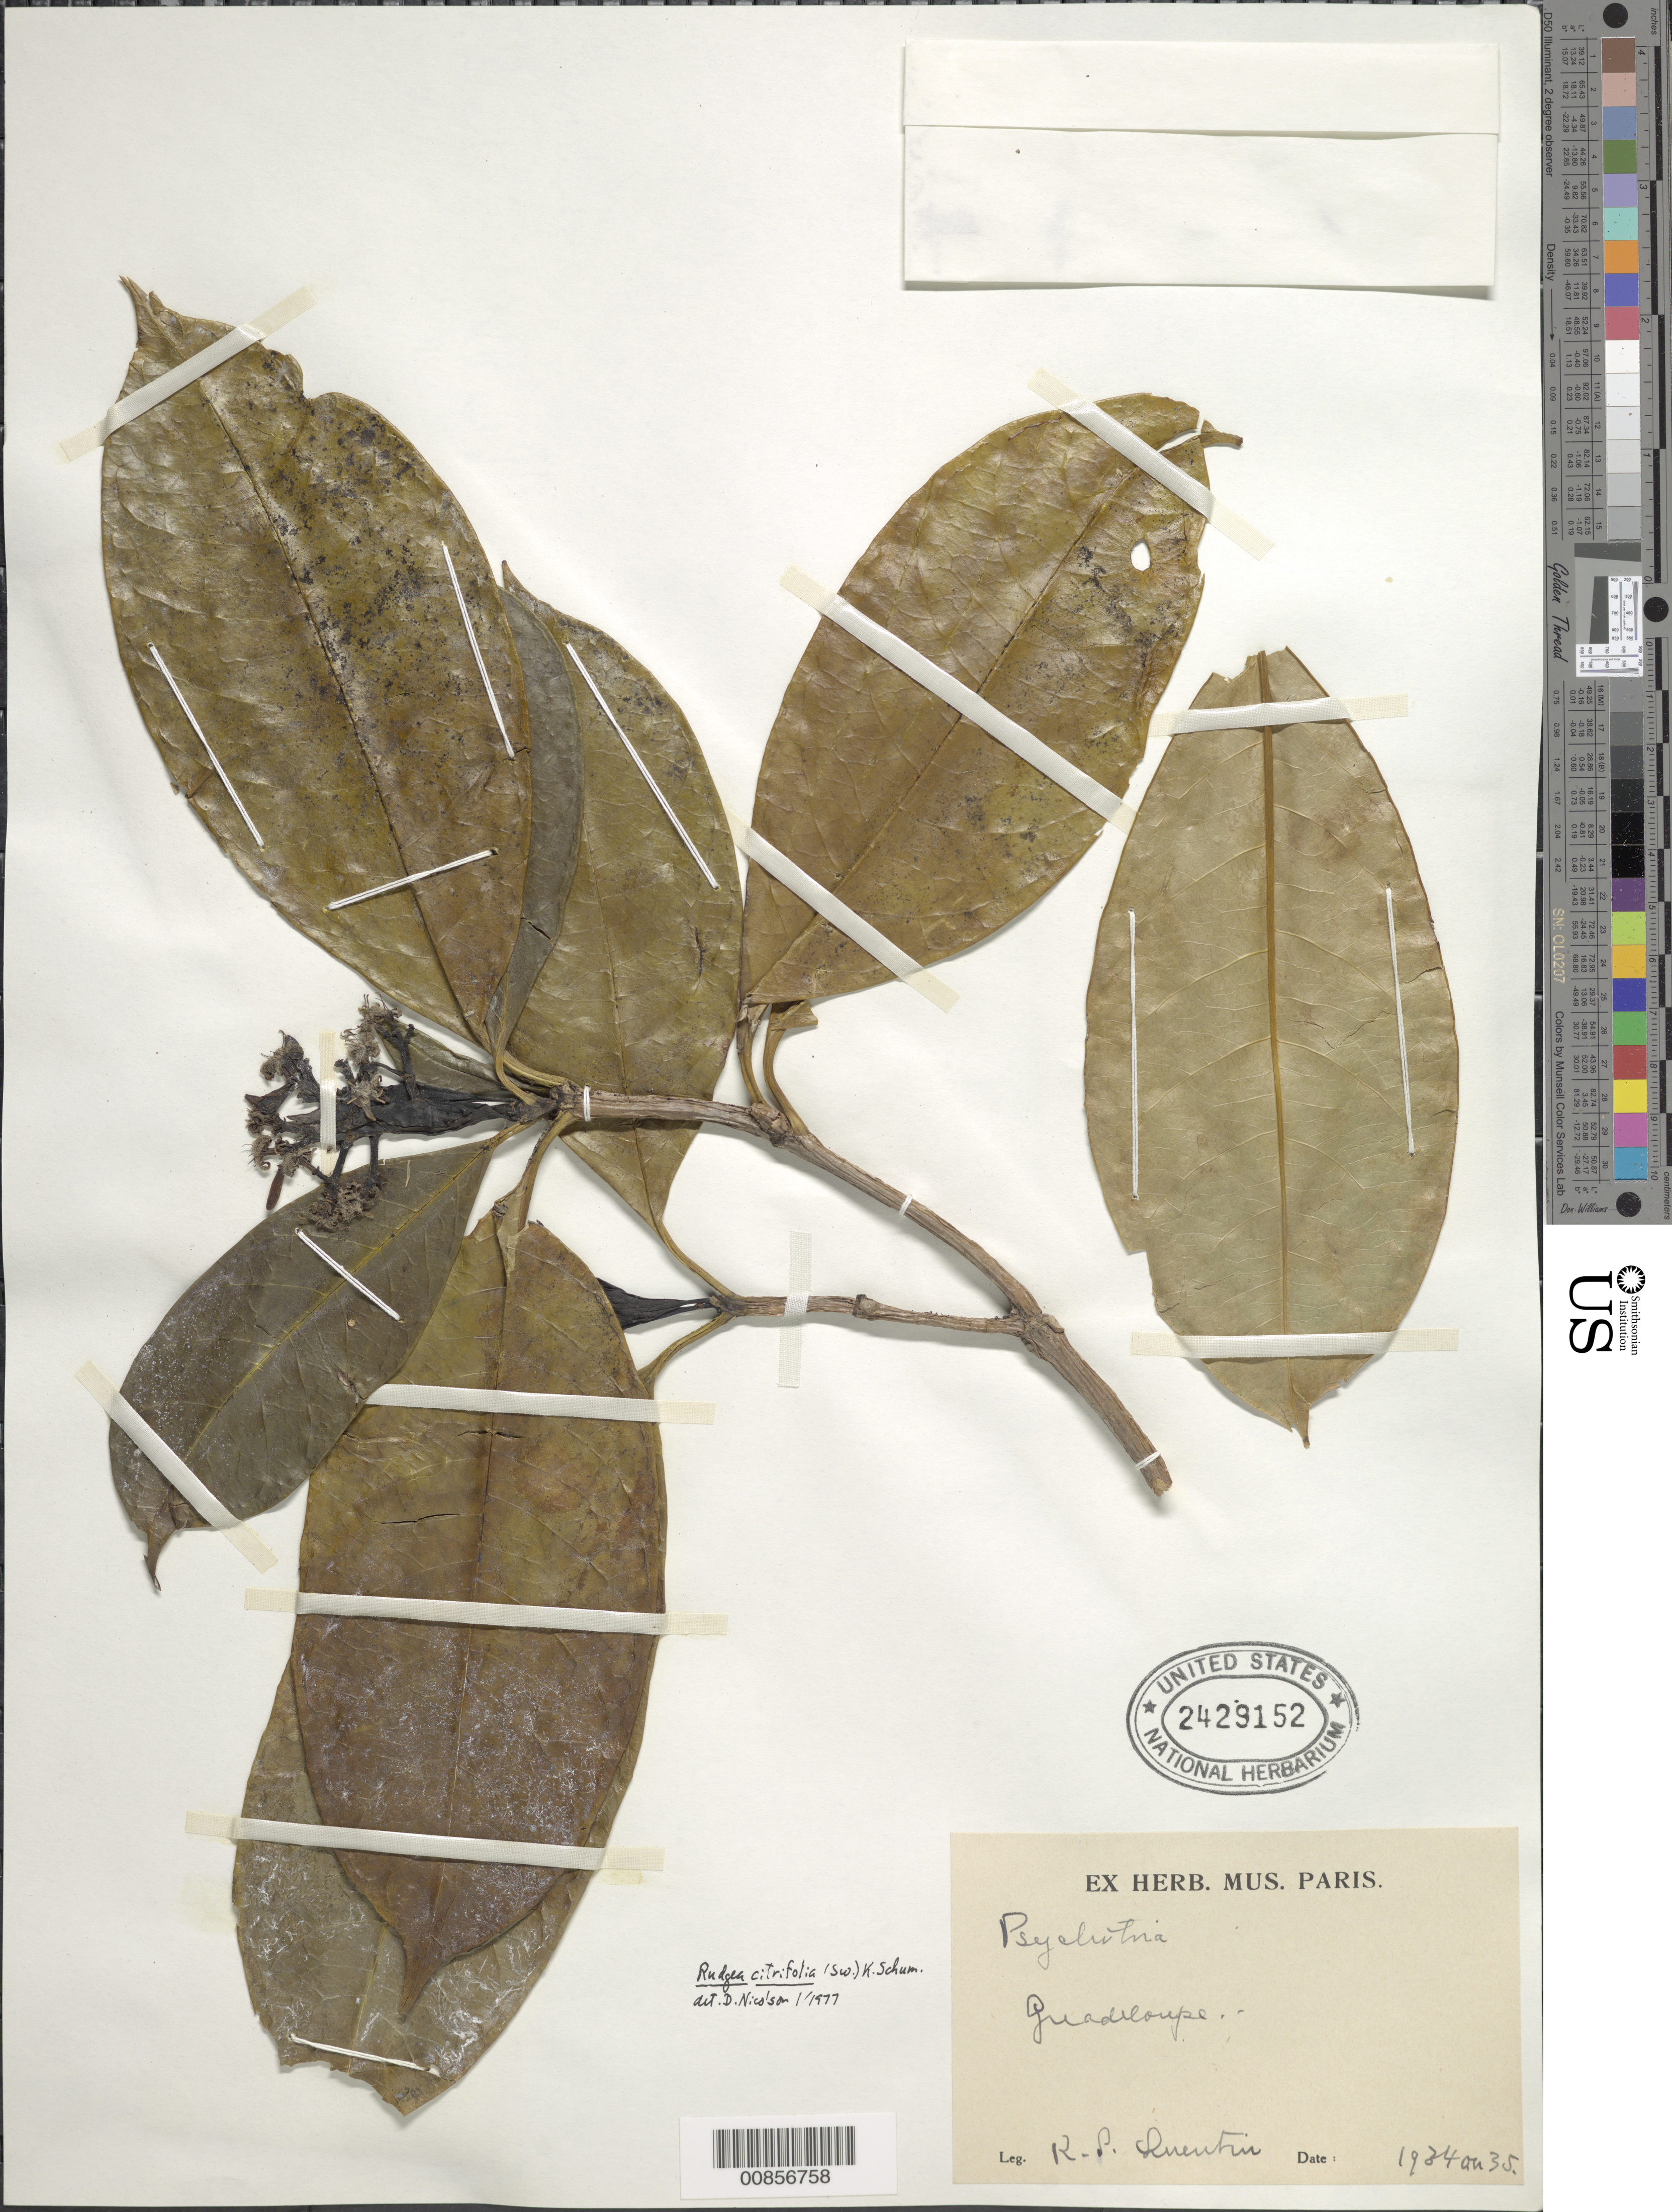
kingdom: Plantae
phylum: Tracheophyta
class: Magnoliopsida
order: Gentianales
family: Rubiaceae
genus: Rudgea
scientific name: Rudgea citrifolia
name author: (Sw.) K. Schum.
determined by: Nicolson, Dan H.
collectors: R. Luentin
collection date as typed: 1934 to -- --- 1935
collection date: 1934/1935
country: Guadeloupe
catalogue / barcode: US 2429152